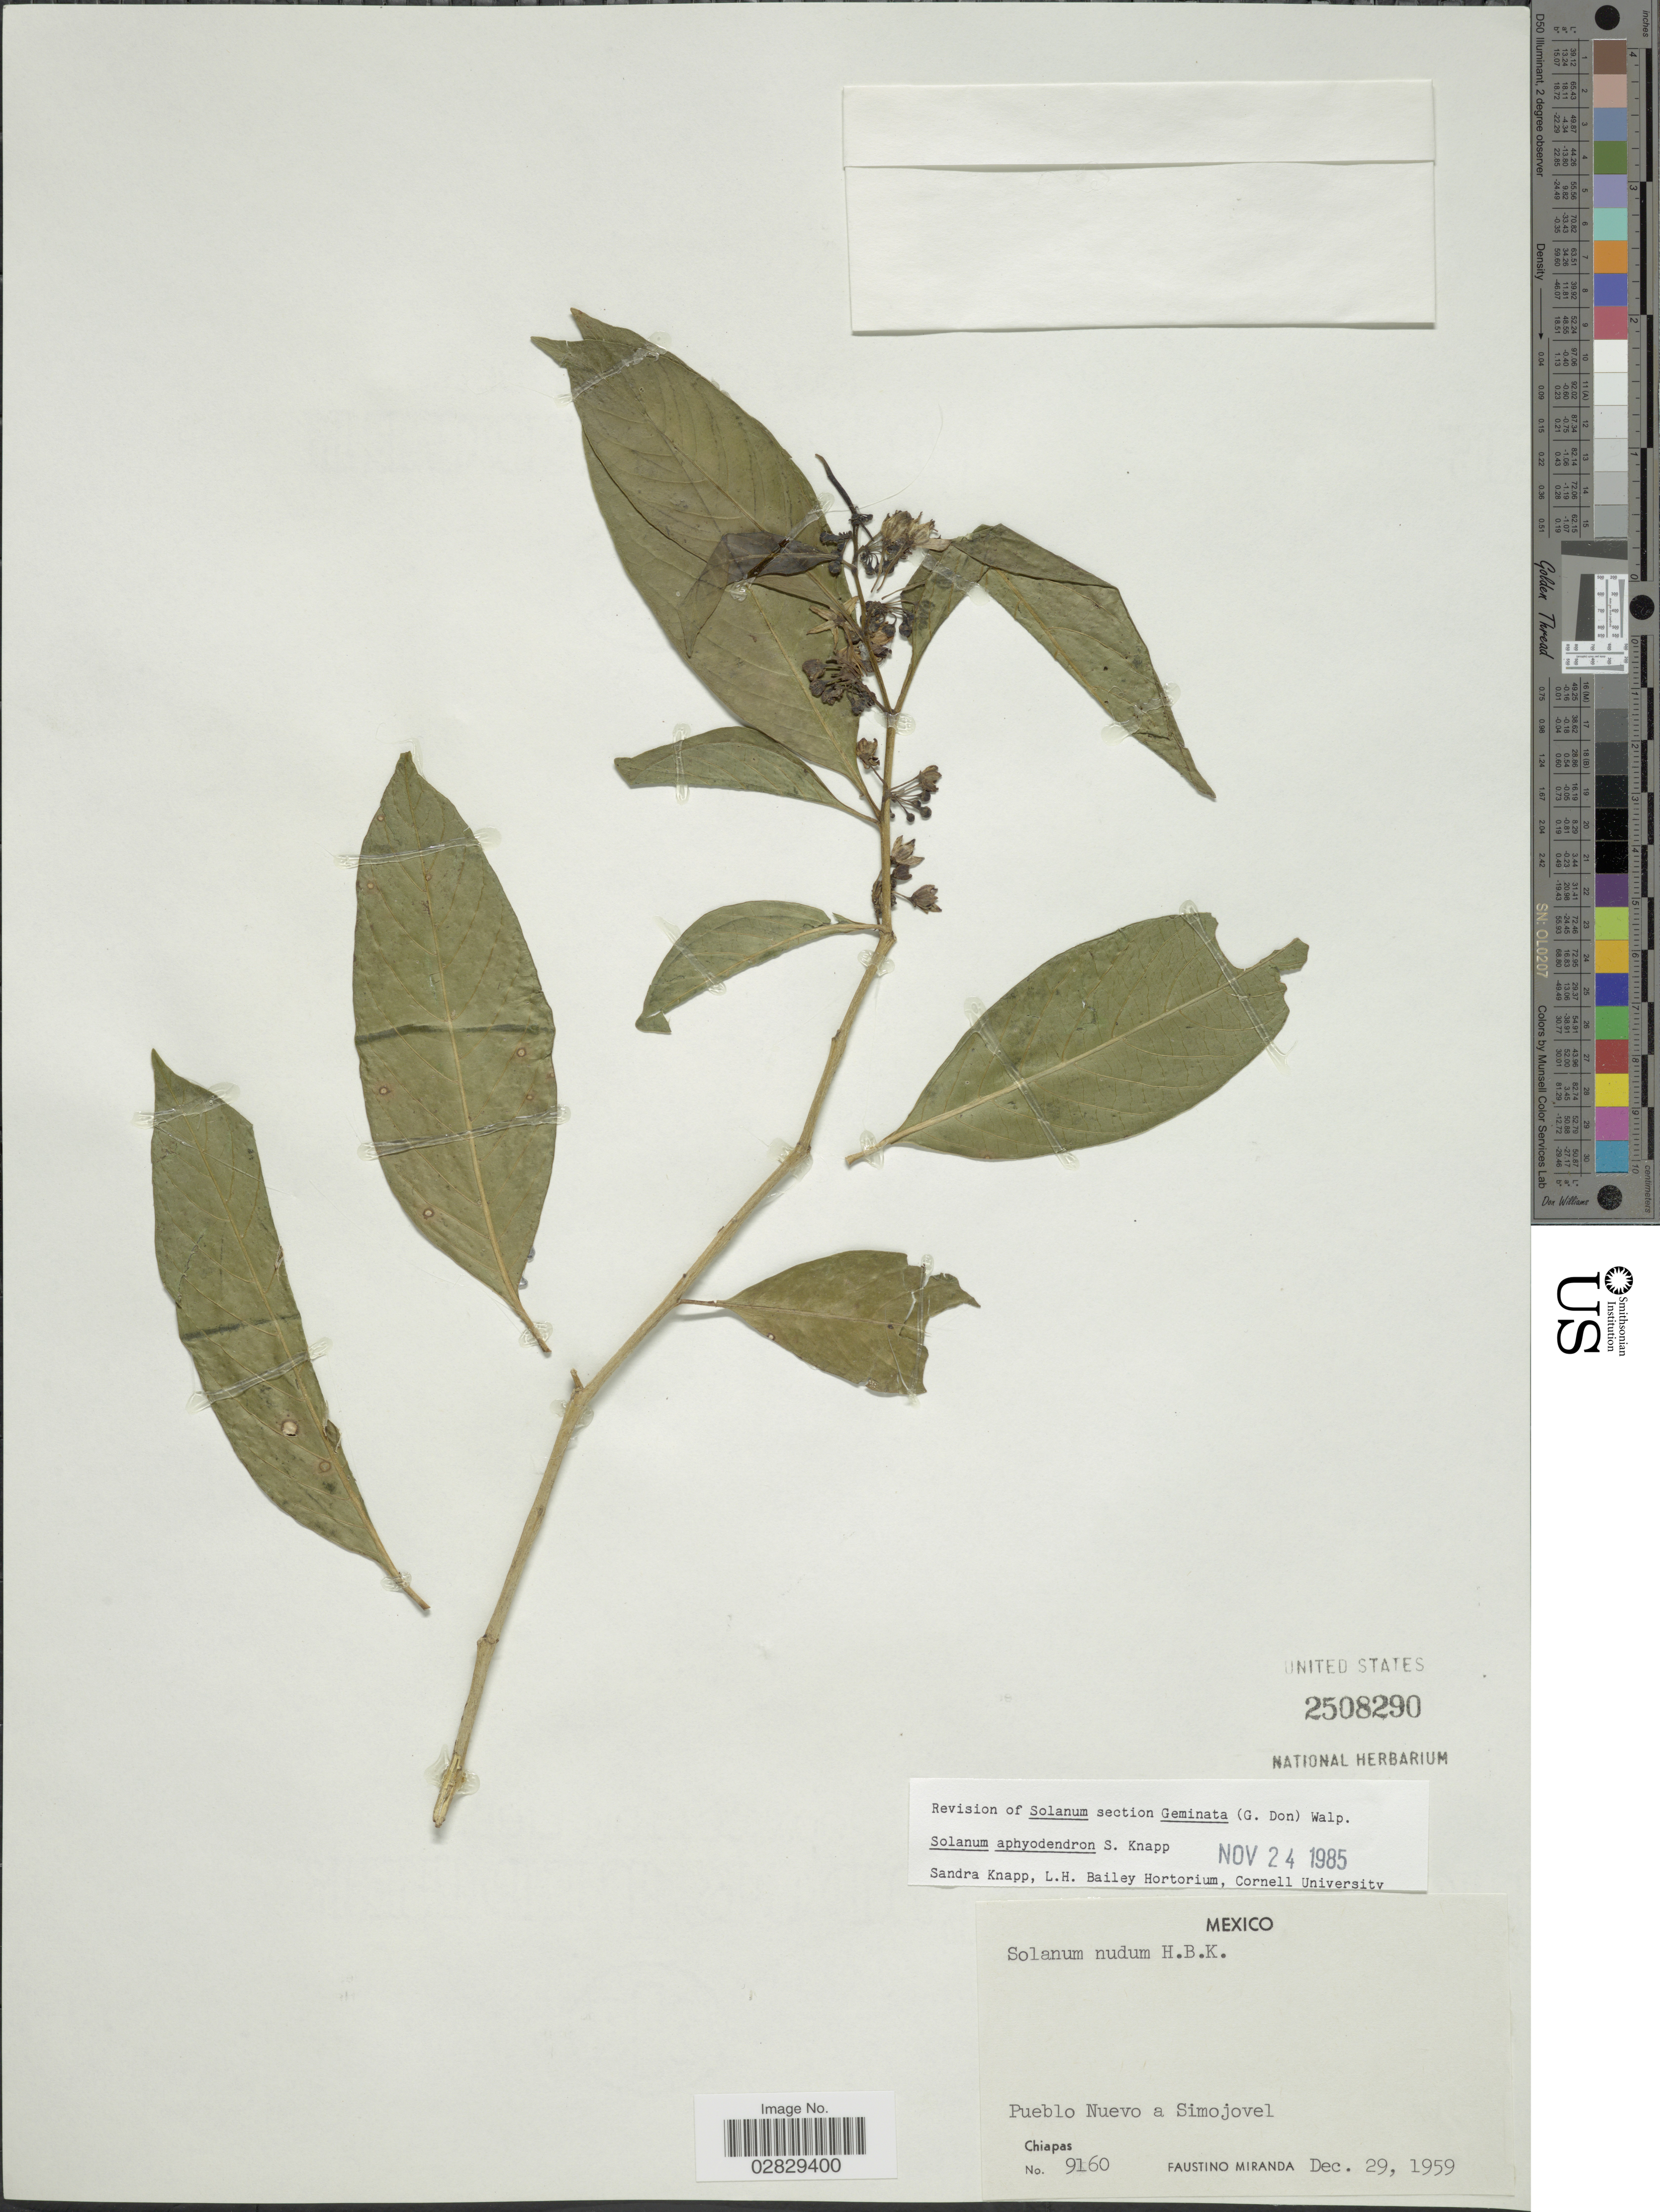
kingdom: Plantae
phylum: Tracheophyta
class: Magnoliopsida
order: Solanales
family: Solanaceae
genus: Solanum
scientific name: Solanum aphyodendron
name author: S. Knapp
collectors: F. Miranda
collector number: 9160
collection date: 1959-12-29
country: Mexico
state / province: Chiapas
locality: Pueblo Nuevo a Simojovel.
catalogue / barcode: US 2508290